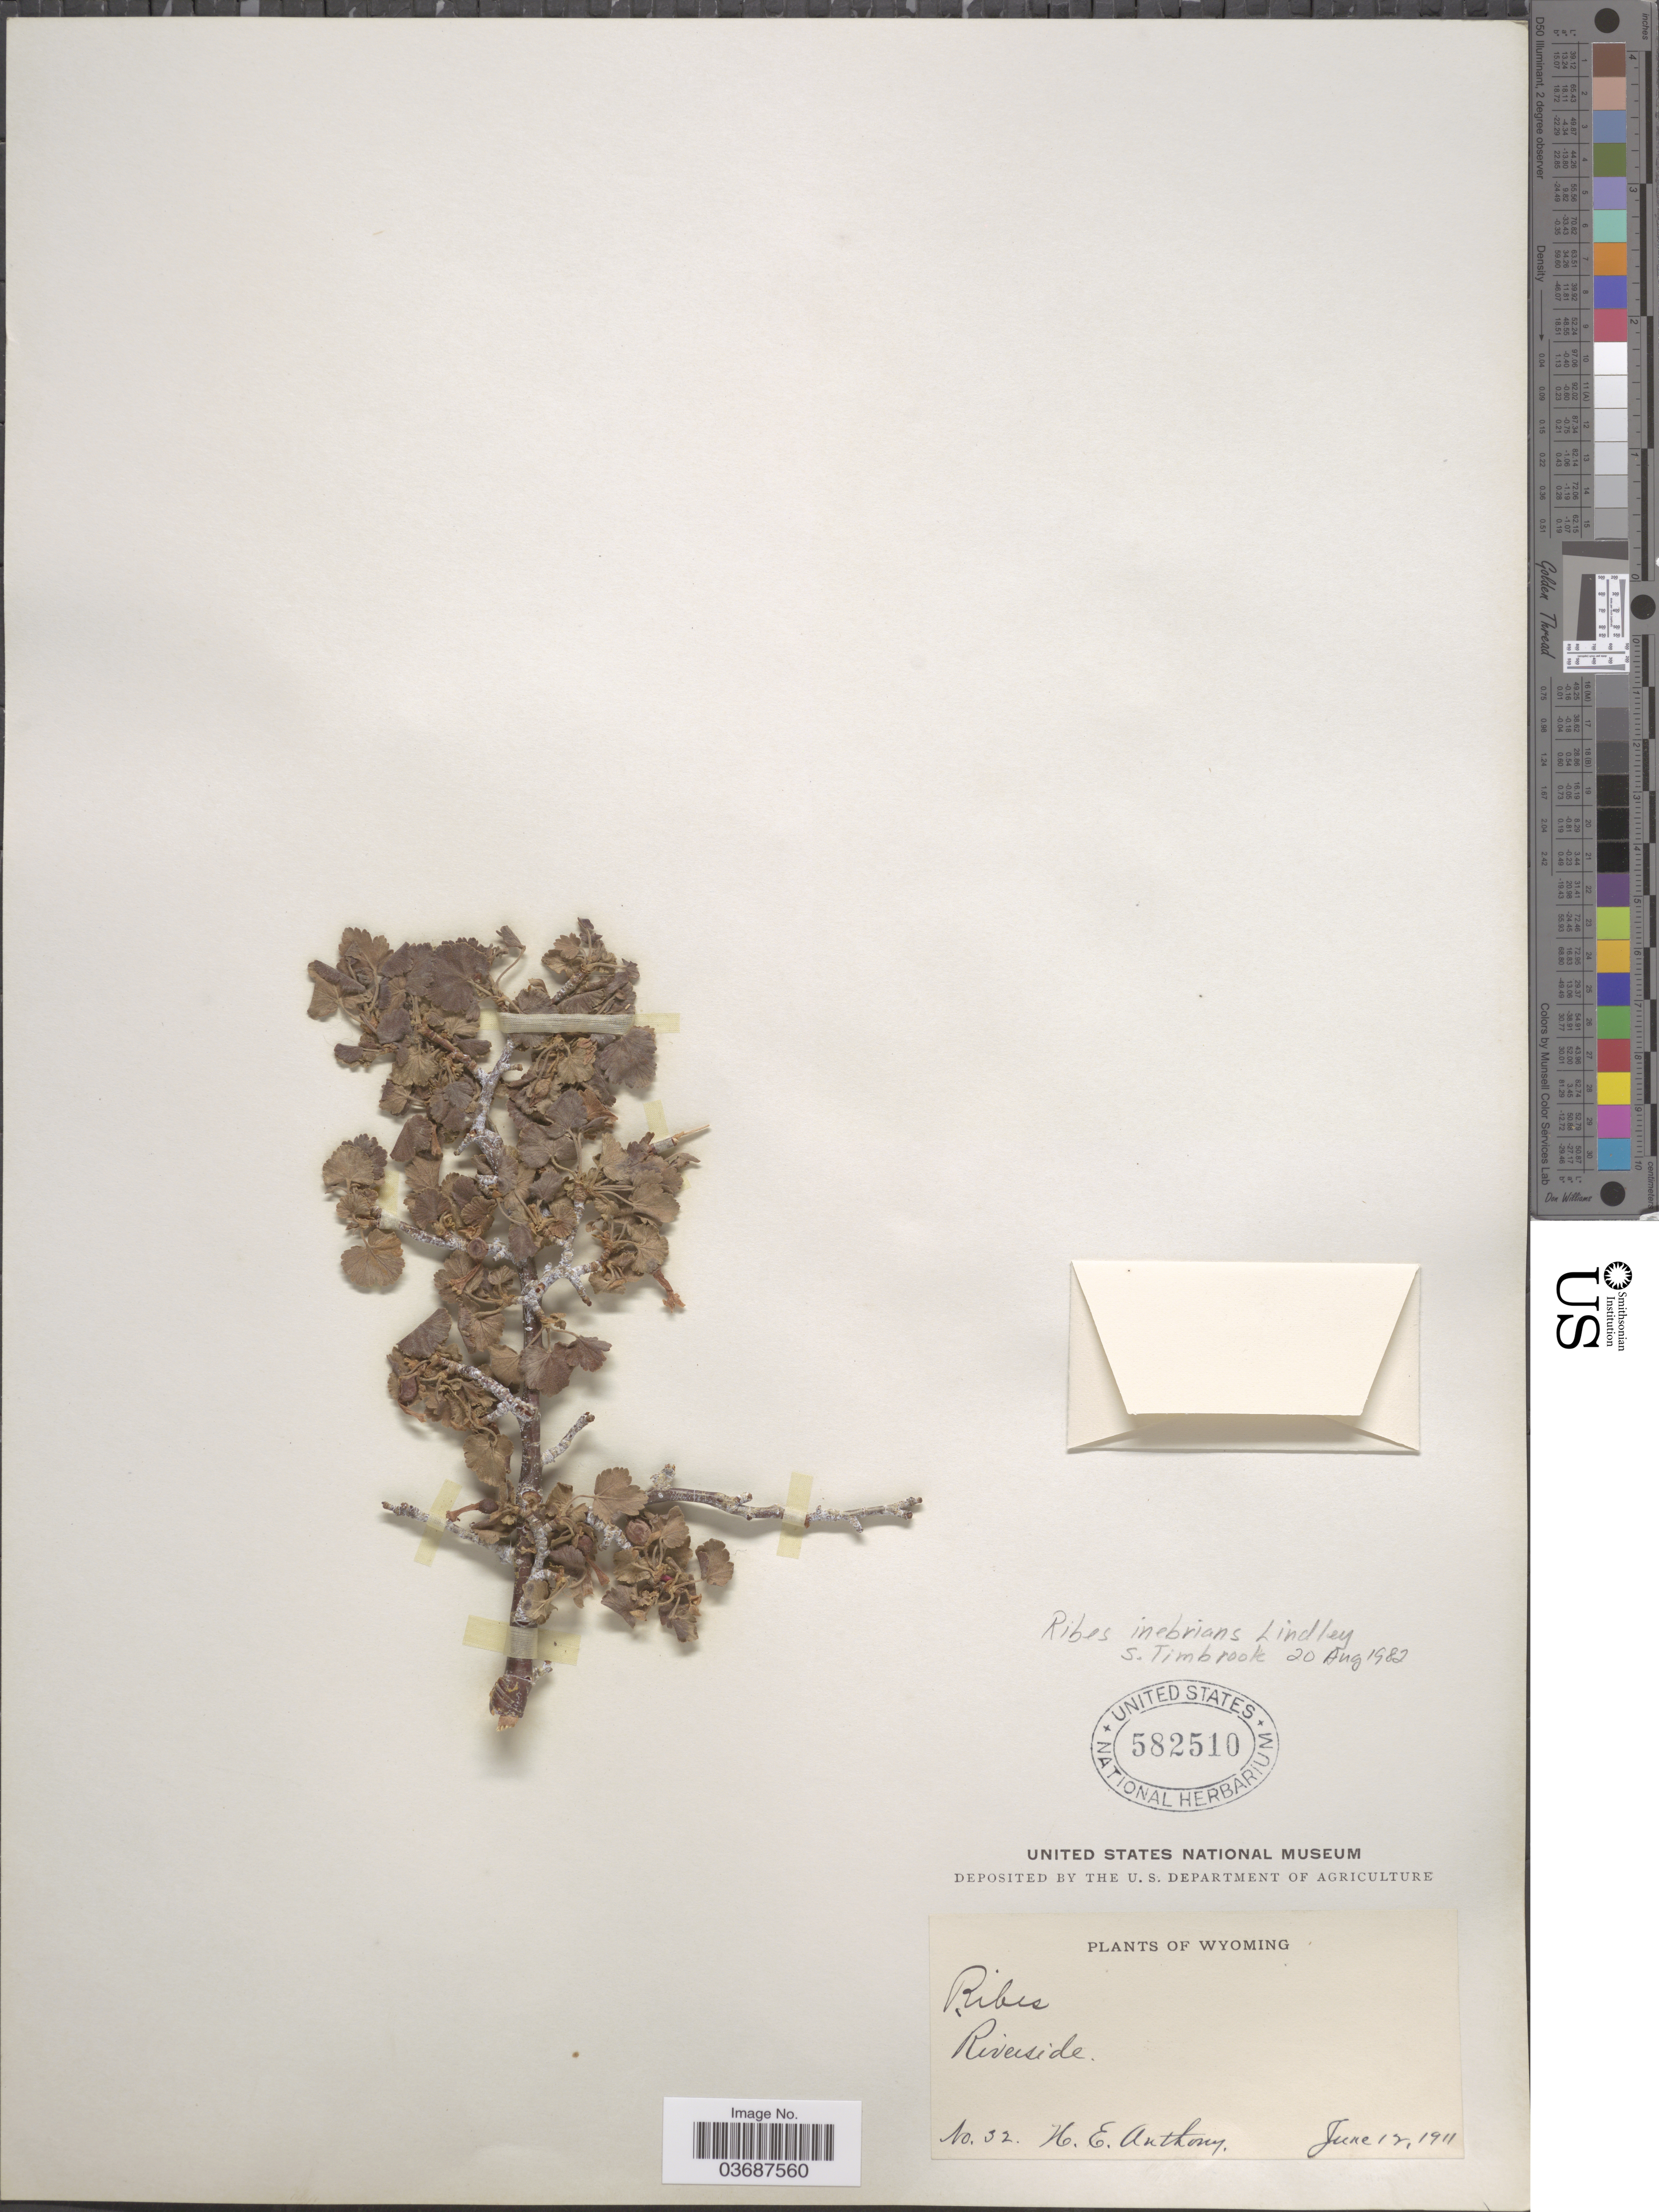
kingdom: Plantae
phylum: Tracheophyta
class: Magnoliopsida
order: Saxifragales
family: Grossulariaceae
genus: Ribes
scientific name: Ribes inebrians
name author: Lindl.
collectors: H. E. Anthony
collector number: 32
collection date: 1911-06-12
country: United States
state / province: Wyoming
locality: Riverside.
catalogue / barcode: US 582510